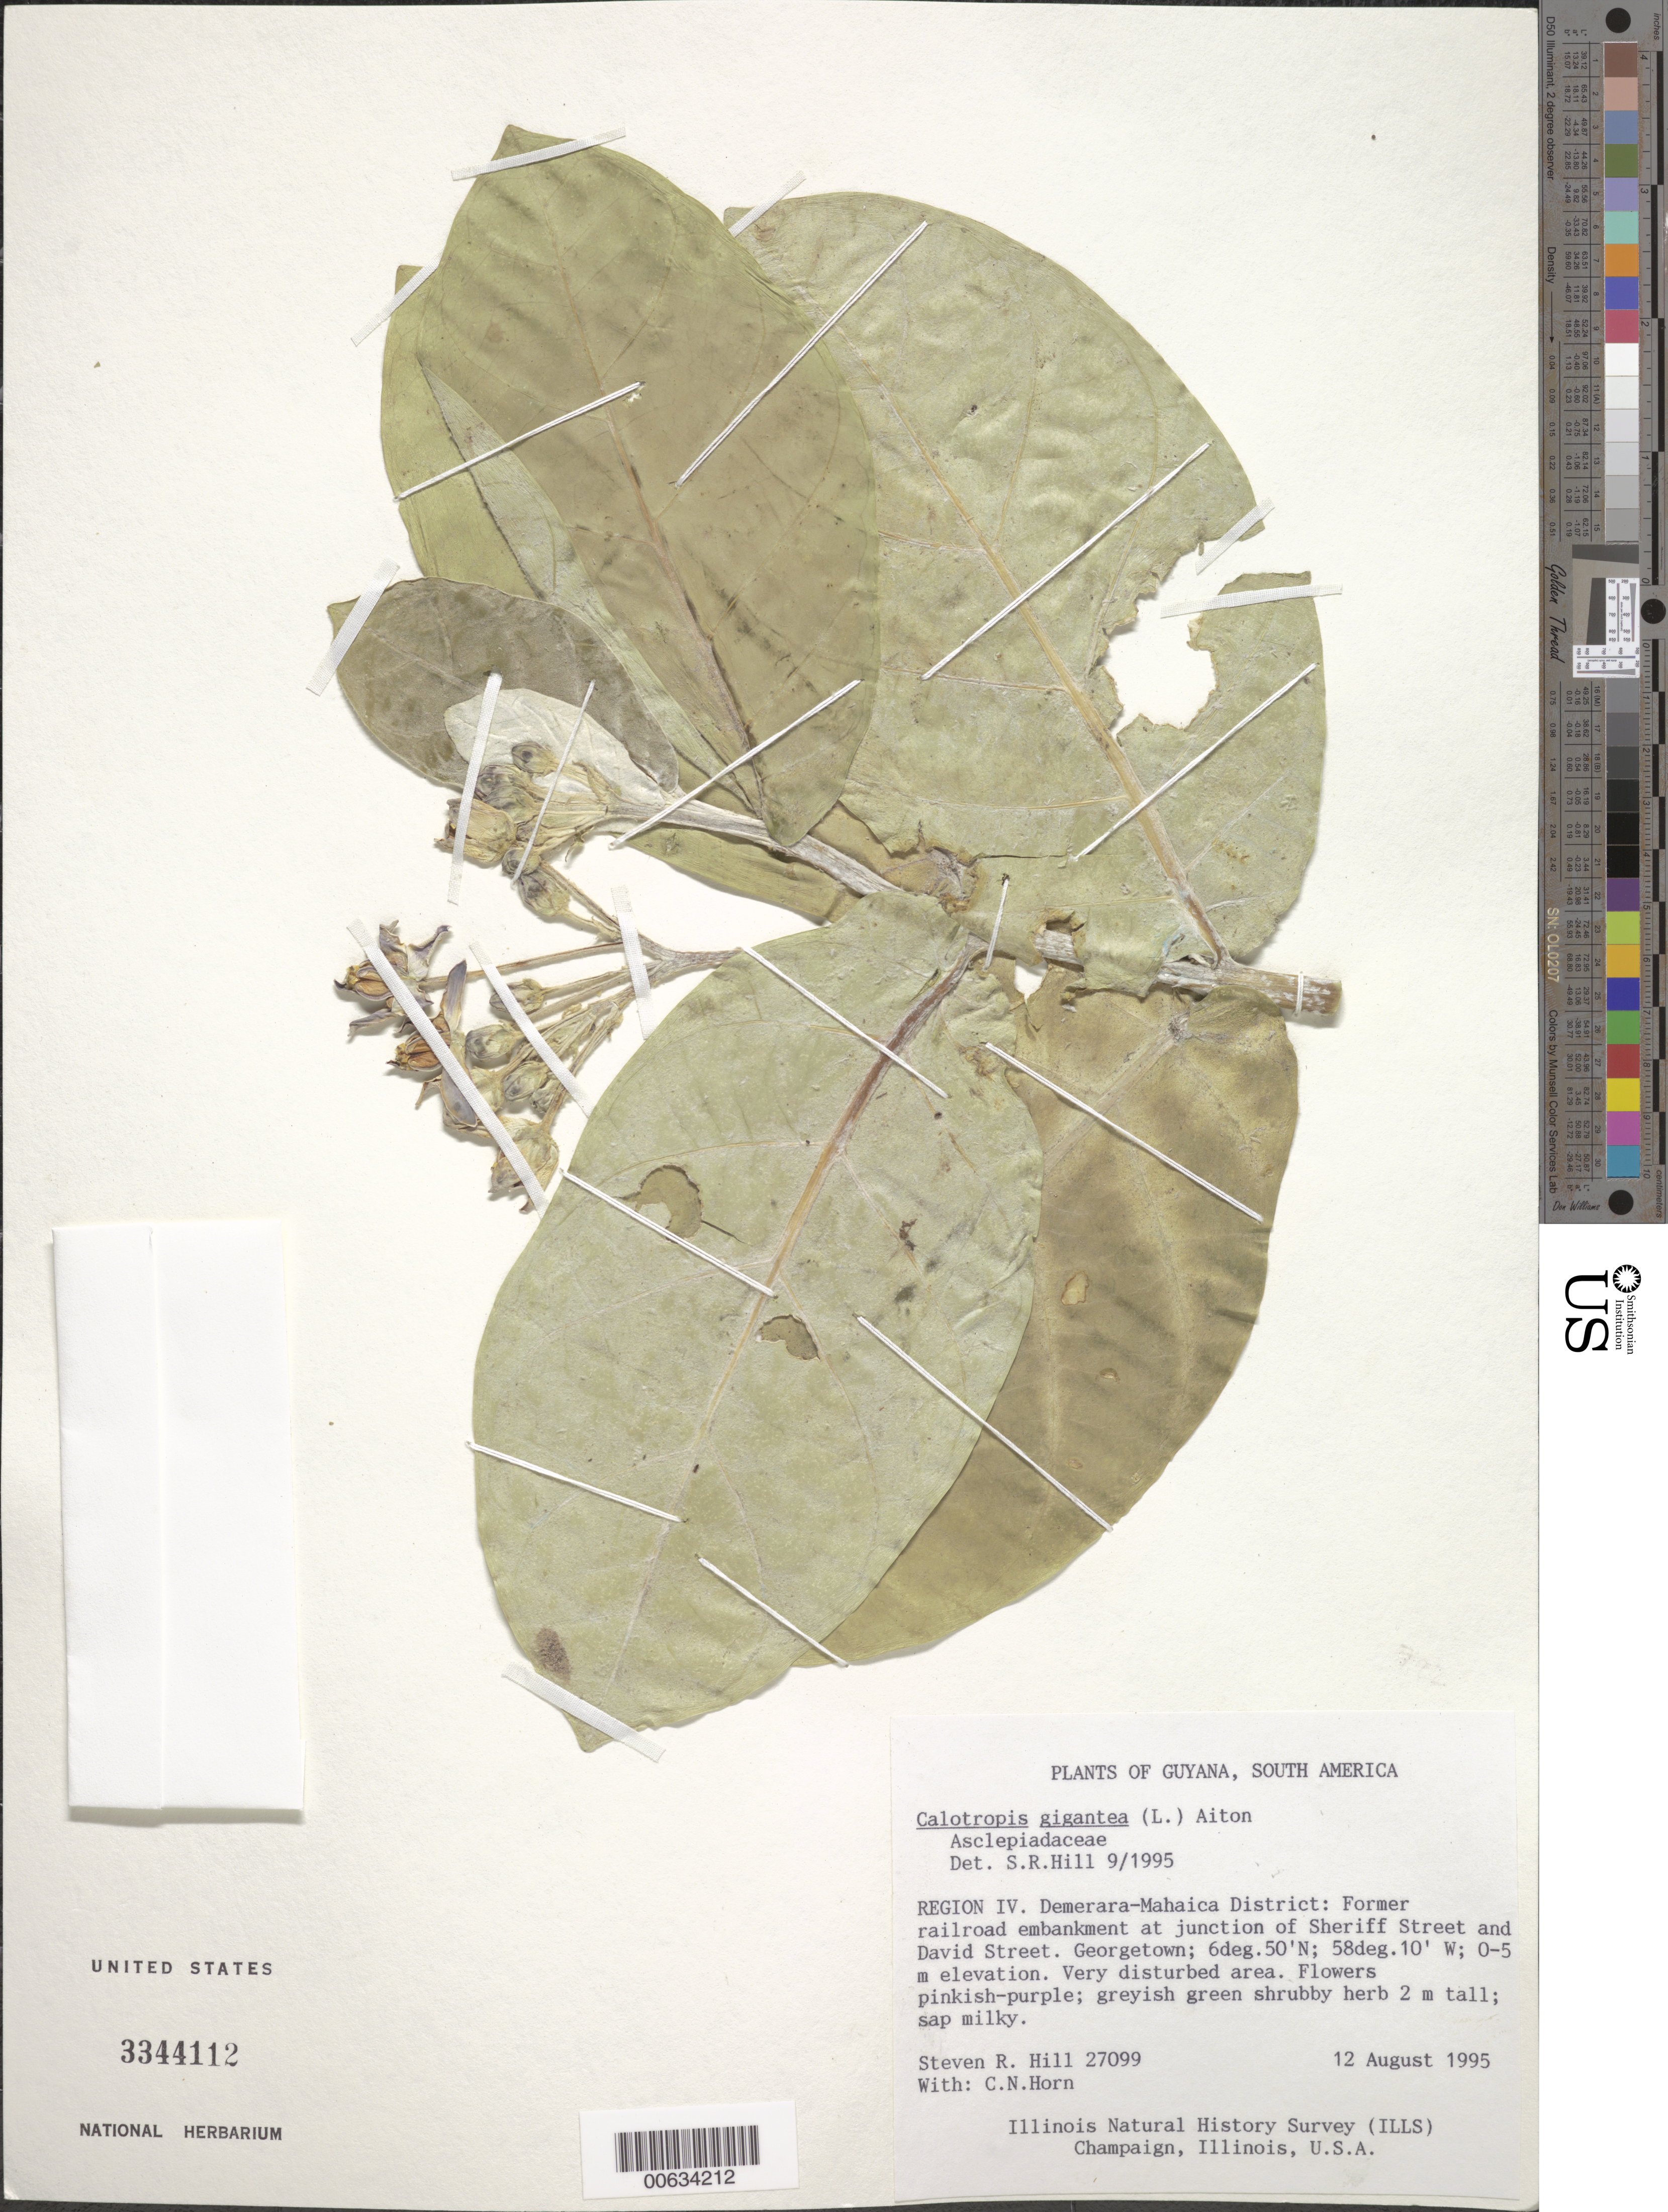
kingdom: Plantae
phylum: Tracheophyta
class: Magnoliopsida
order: Gentianales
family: Apocynaceae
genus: Calotropis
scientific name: Calotropis gigantea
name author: (L.) W.T. Aiton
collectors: S. Hill & C. Horn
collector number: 27099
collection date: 1995-08-12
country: Guyana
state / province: Demerara-Mahaica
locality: Region IV. Demerara-Mahaica District: Former railroad embankment at junction of Sheriff Street and David Street. Georgetown.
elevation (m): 0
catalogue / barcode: US 3344112